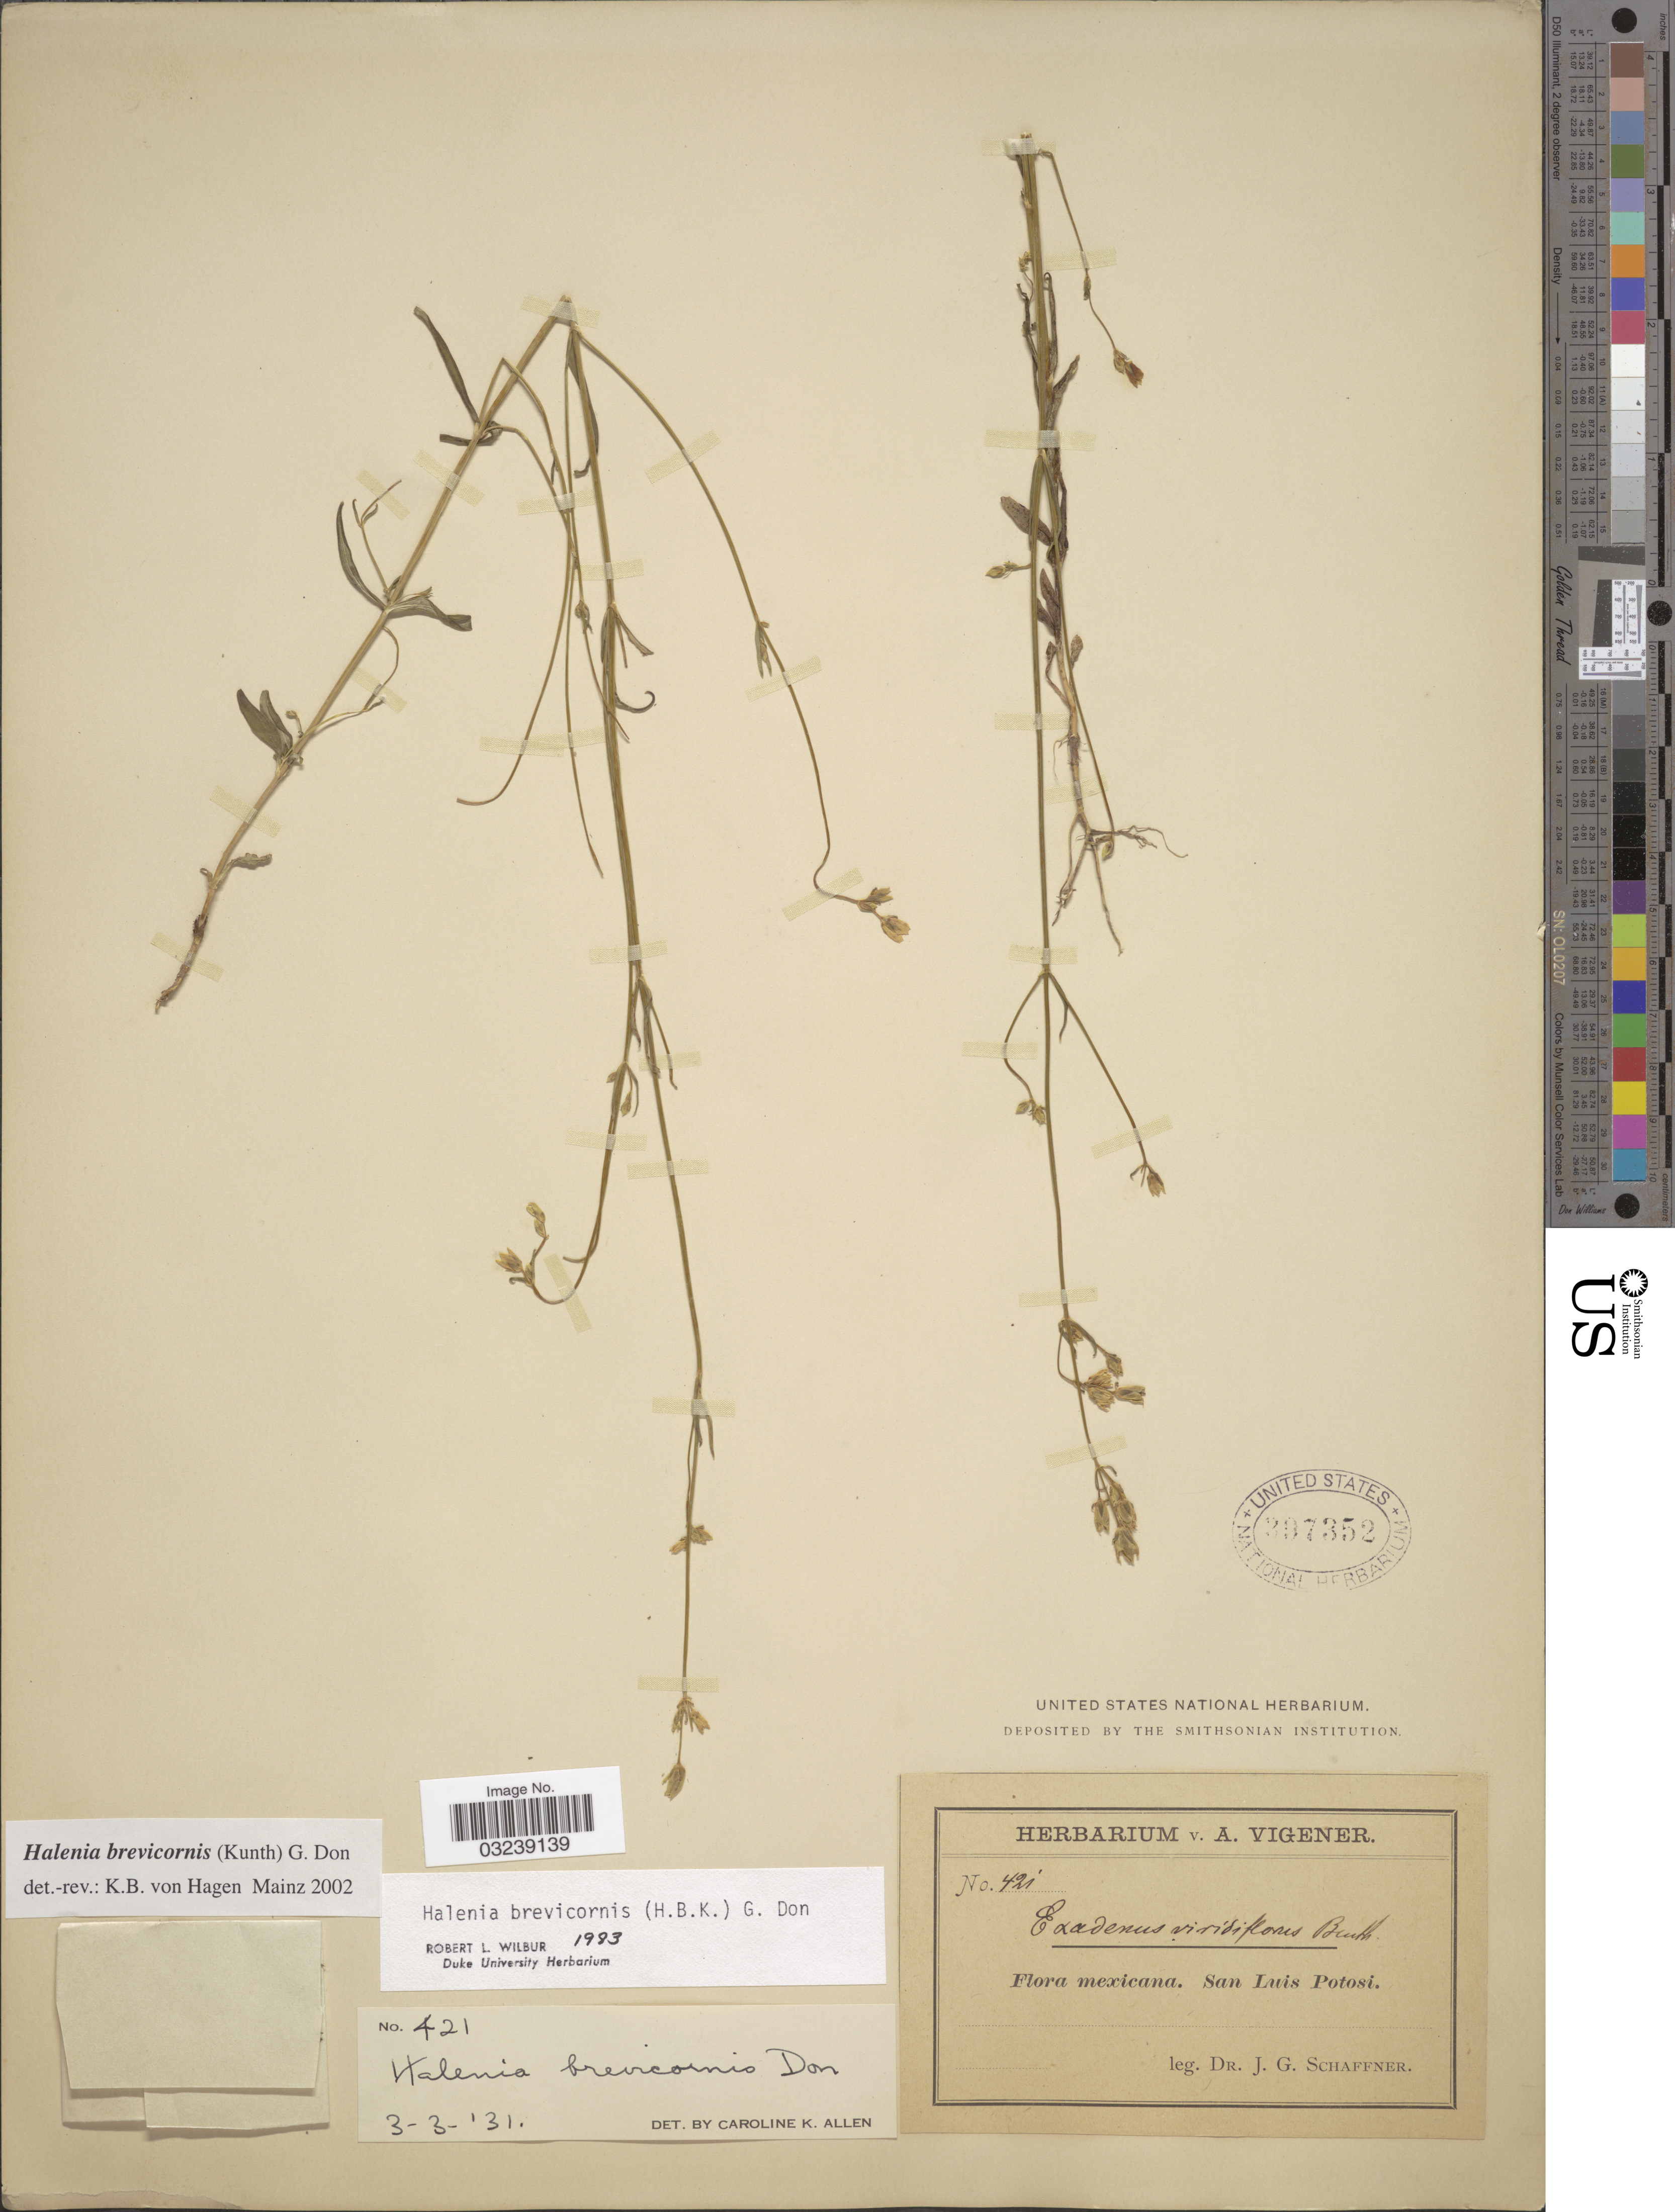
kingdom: Plantae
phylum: Tracheophyta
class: Magnoliopsida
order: Gentianales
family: Gentianaceae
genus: Halenia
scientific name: Halenia brevicornis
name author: (Kunth) G. Don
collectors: J. G. Schaffner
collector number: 421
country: Mexico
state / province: San Luis Potosí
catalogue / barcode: US 397352